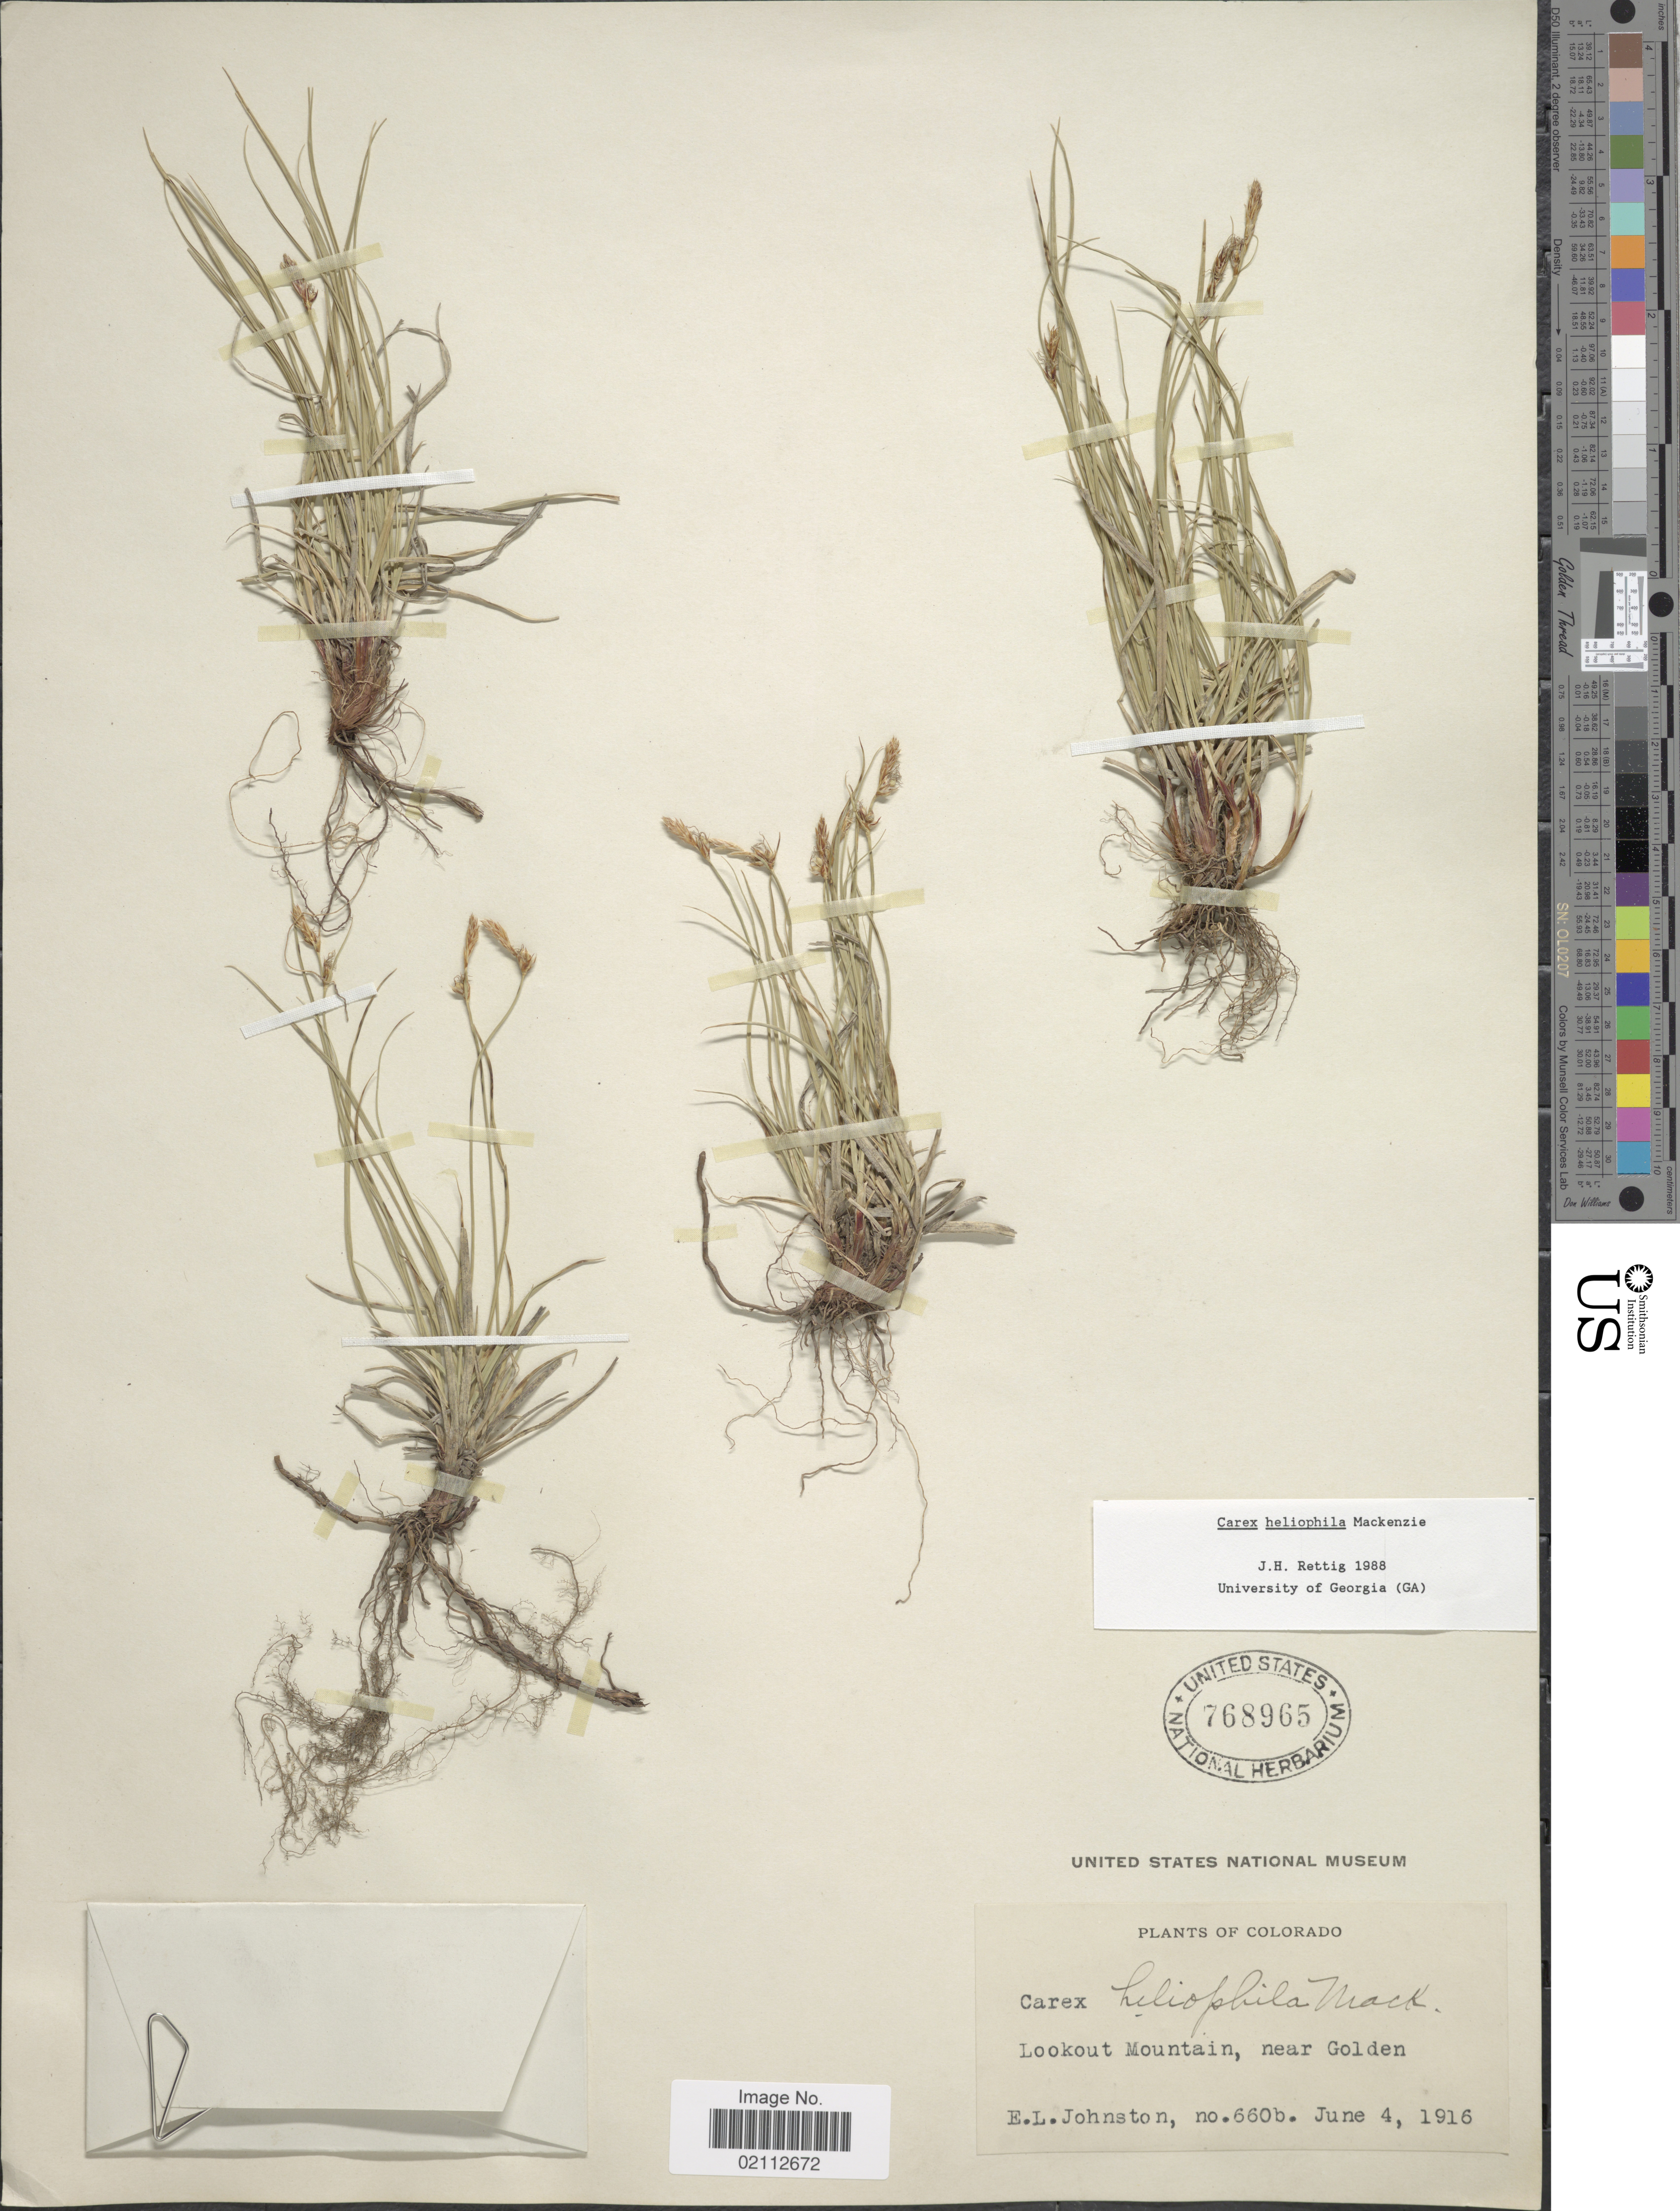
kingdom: Plantae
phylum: Tracheophyta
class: Liliopsida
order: Poales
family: Cyperaceae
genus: Carex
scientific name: Carex heliophila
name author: Mack.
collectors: E. L. Johnston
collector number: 660b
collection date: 1916-06-04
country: United States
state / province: Colorado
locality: Lookout Mountain, near Golden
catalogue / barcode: US 768965